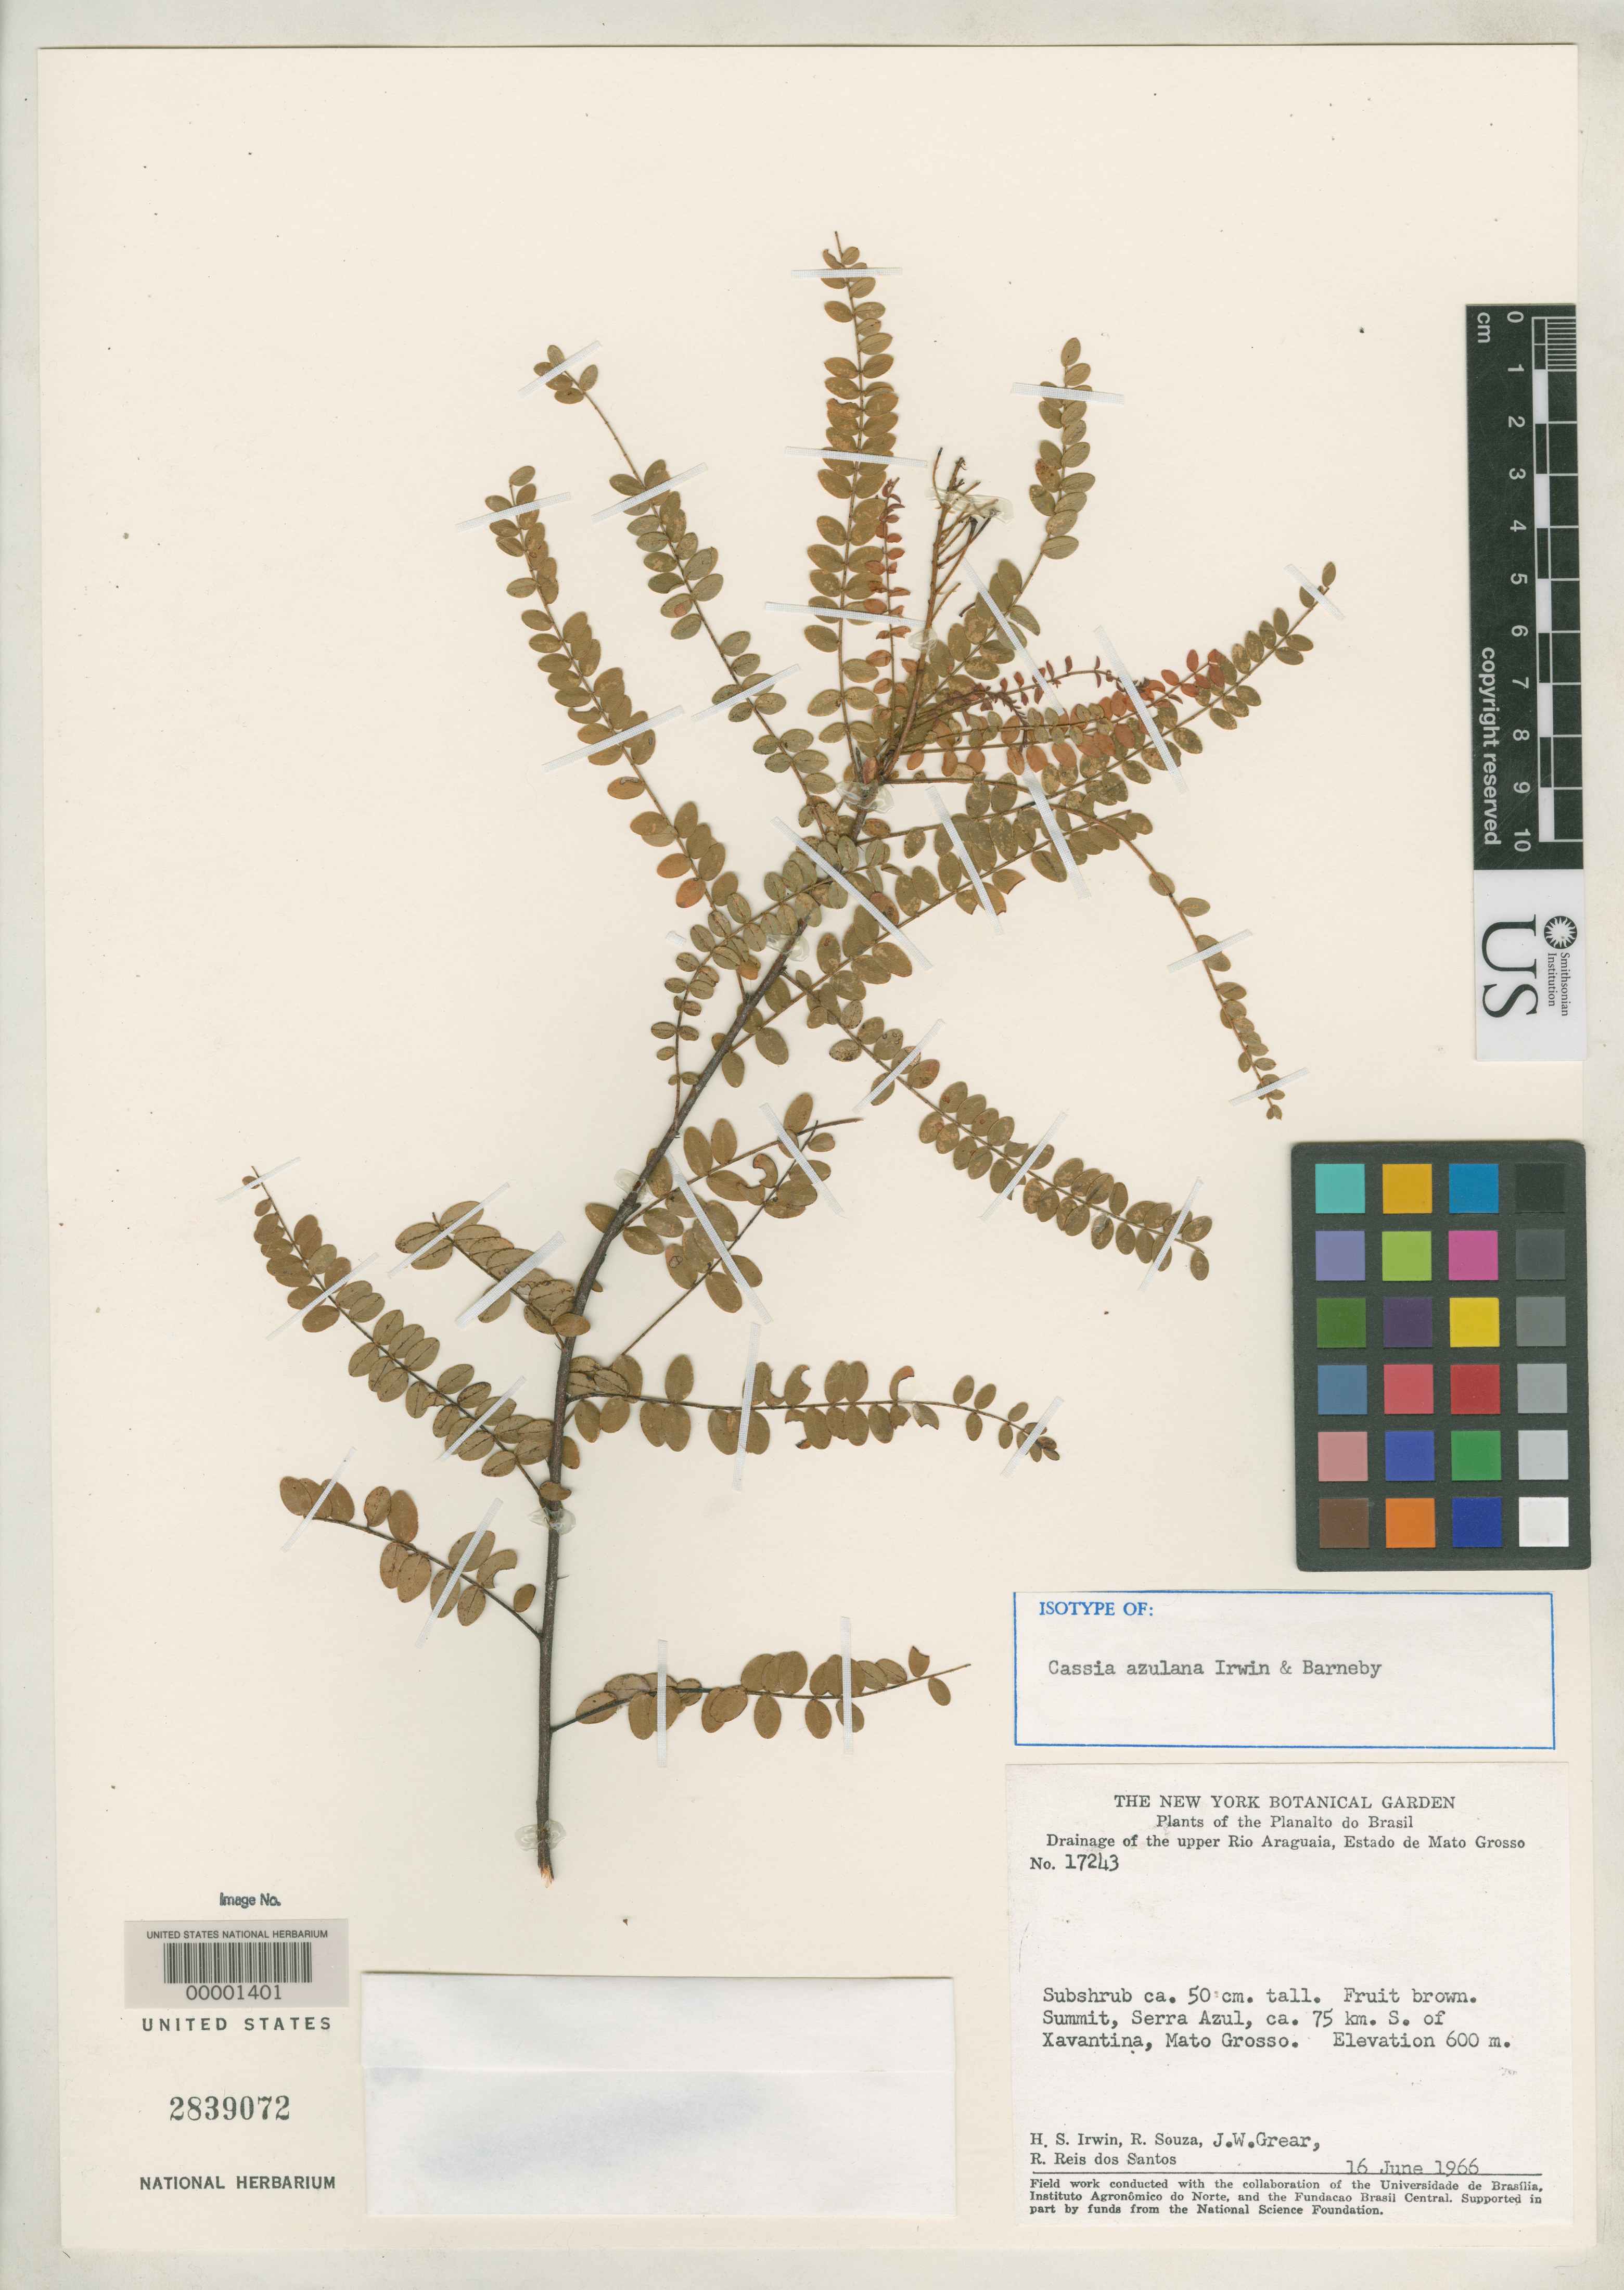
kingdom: Plantae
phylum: Tracheophyta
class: Magnoliopsida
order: Fabales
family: Fabaceae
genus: Cassia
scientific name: Cassia azulana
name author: H.S. Irwin & Barneby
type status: Isotype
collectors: H. Irwin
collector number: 17243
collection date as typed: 16 Jun 1966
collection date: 1966-06-16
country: Brazil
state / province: Mato Grosso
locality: Summit of Serra Azul, S of Xarantina.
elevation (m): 600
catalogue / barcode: US 2839072